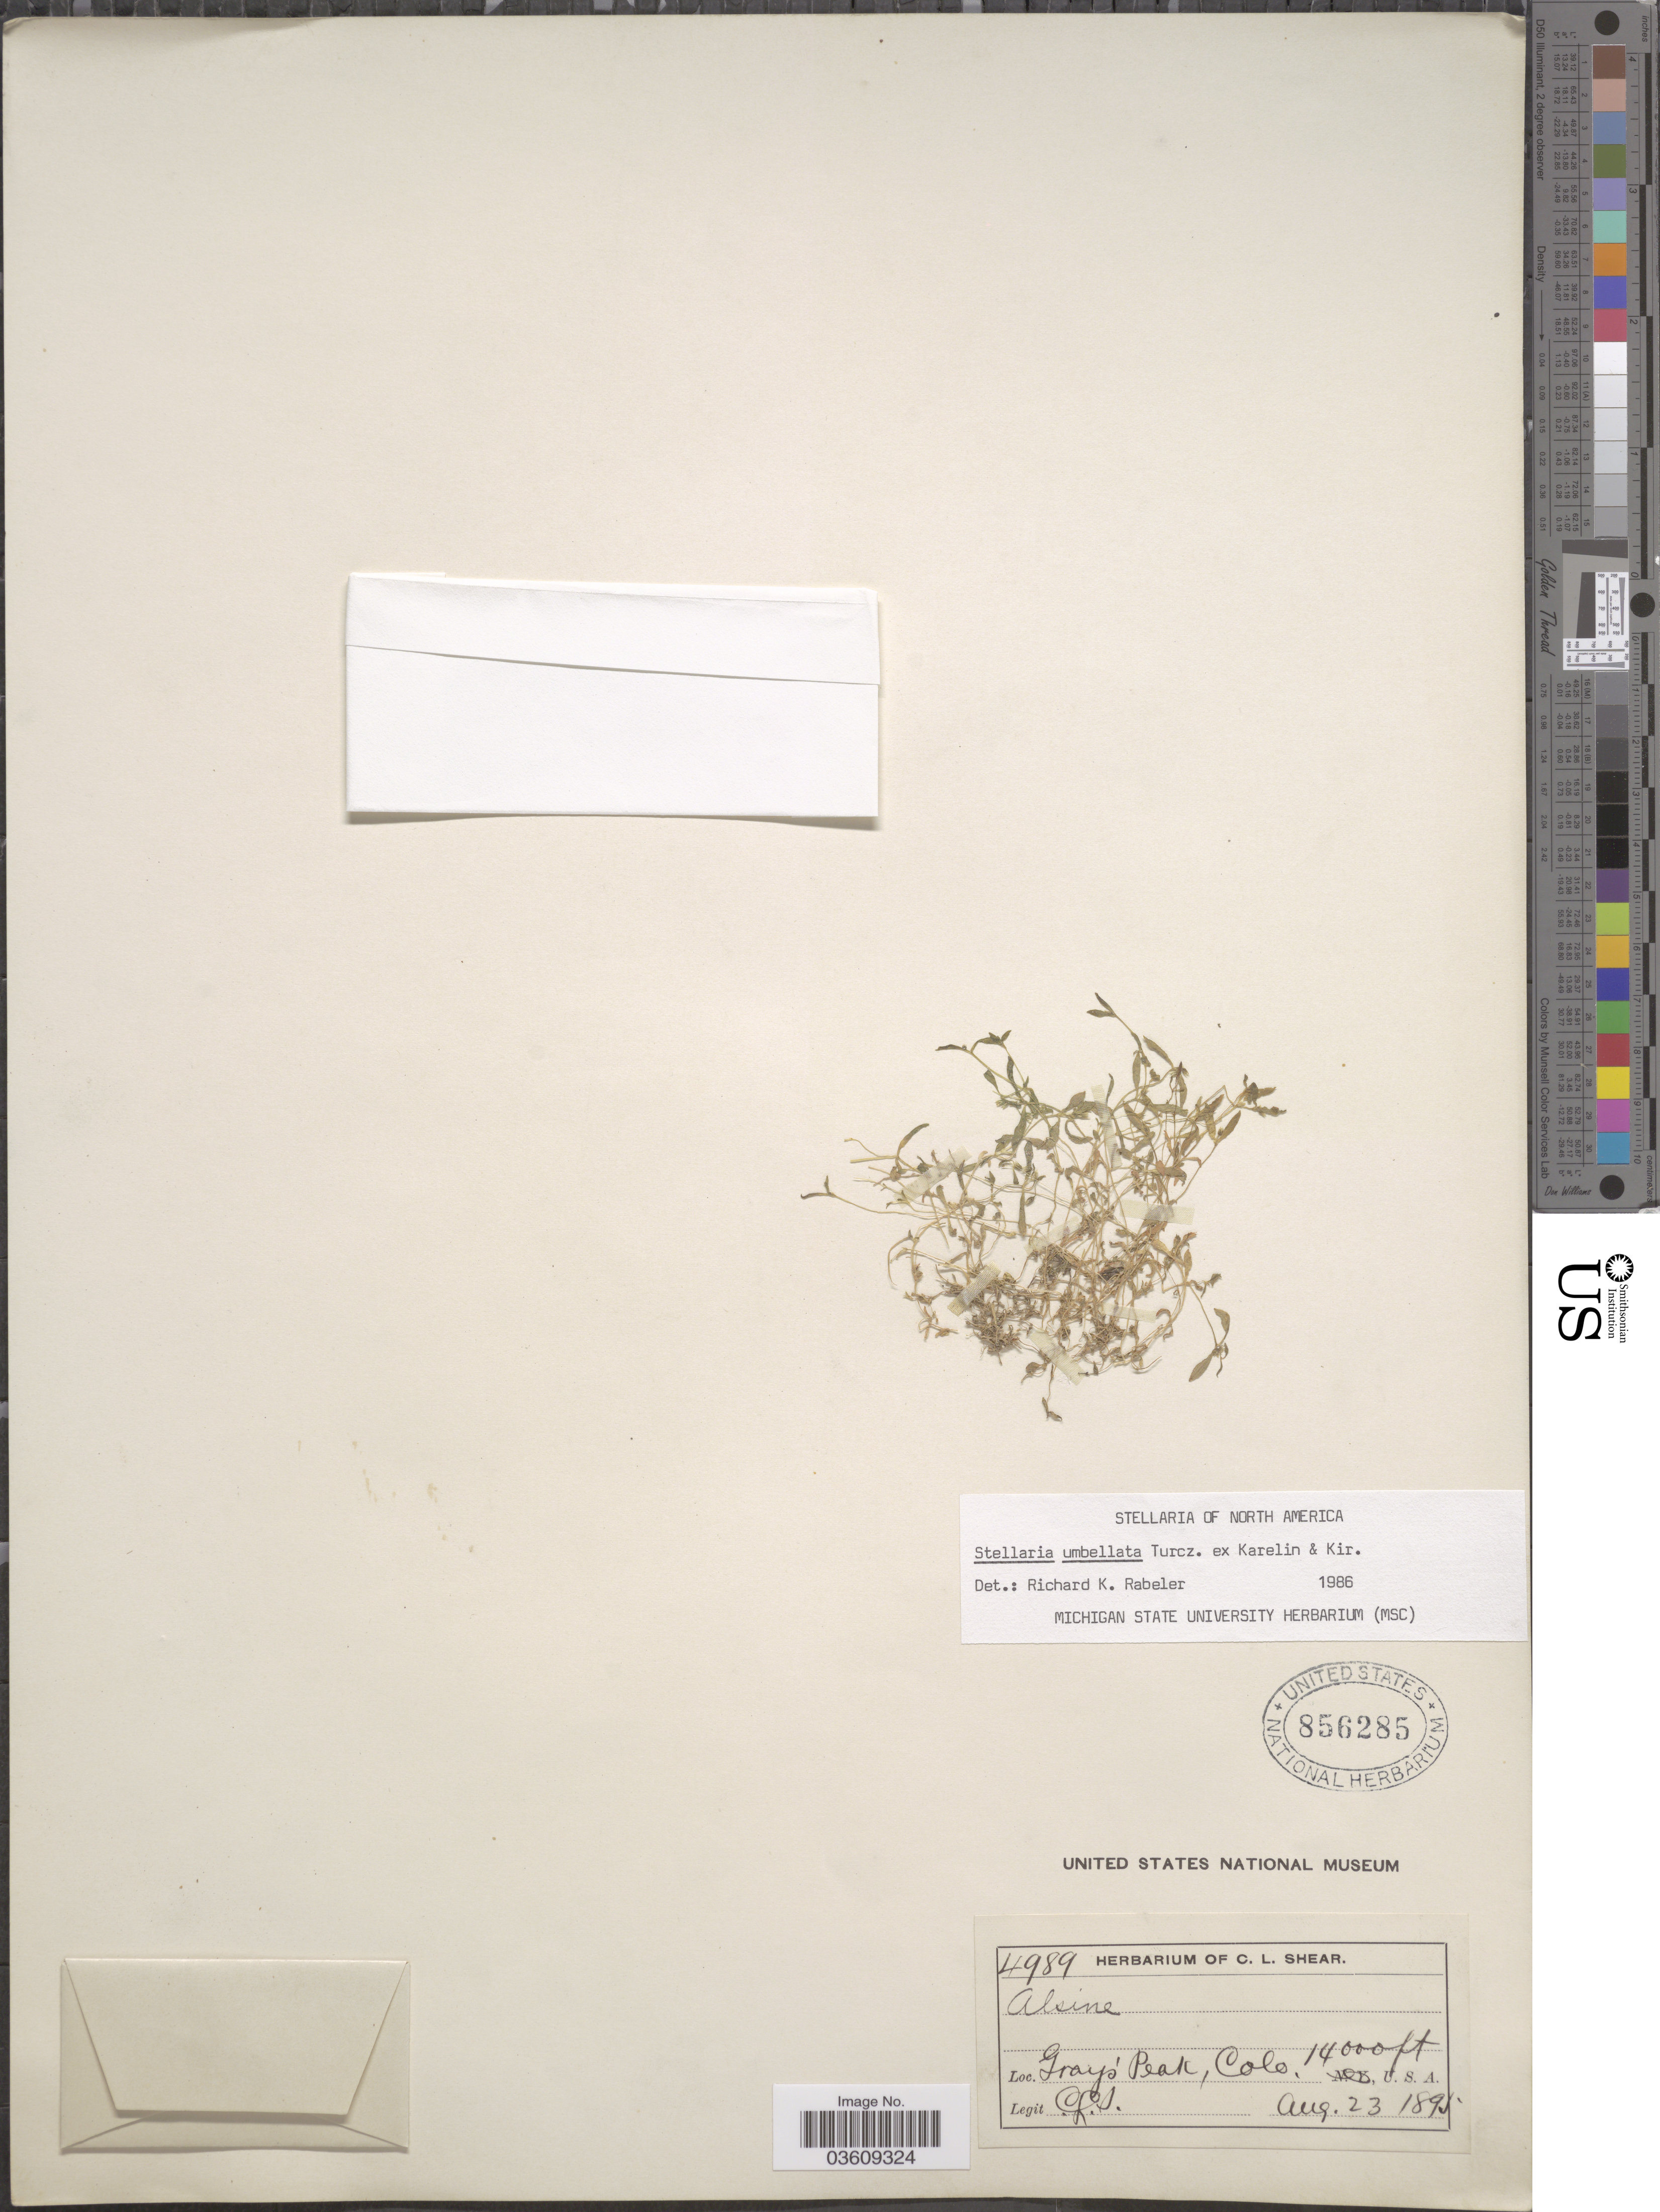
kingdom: Plantae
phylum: Tracheophyta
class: Magnoliopsida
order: Caryophyllales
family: Caryophyllaceae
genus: Stellaria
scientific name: Stellaria umbellata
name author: Turcz.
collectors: C. L. Shear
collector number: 4989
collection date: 1895-08-23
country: United States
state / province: Colorado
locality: Gray's Peak, Colo.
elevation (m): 4267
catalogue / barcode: US 856285